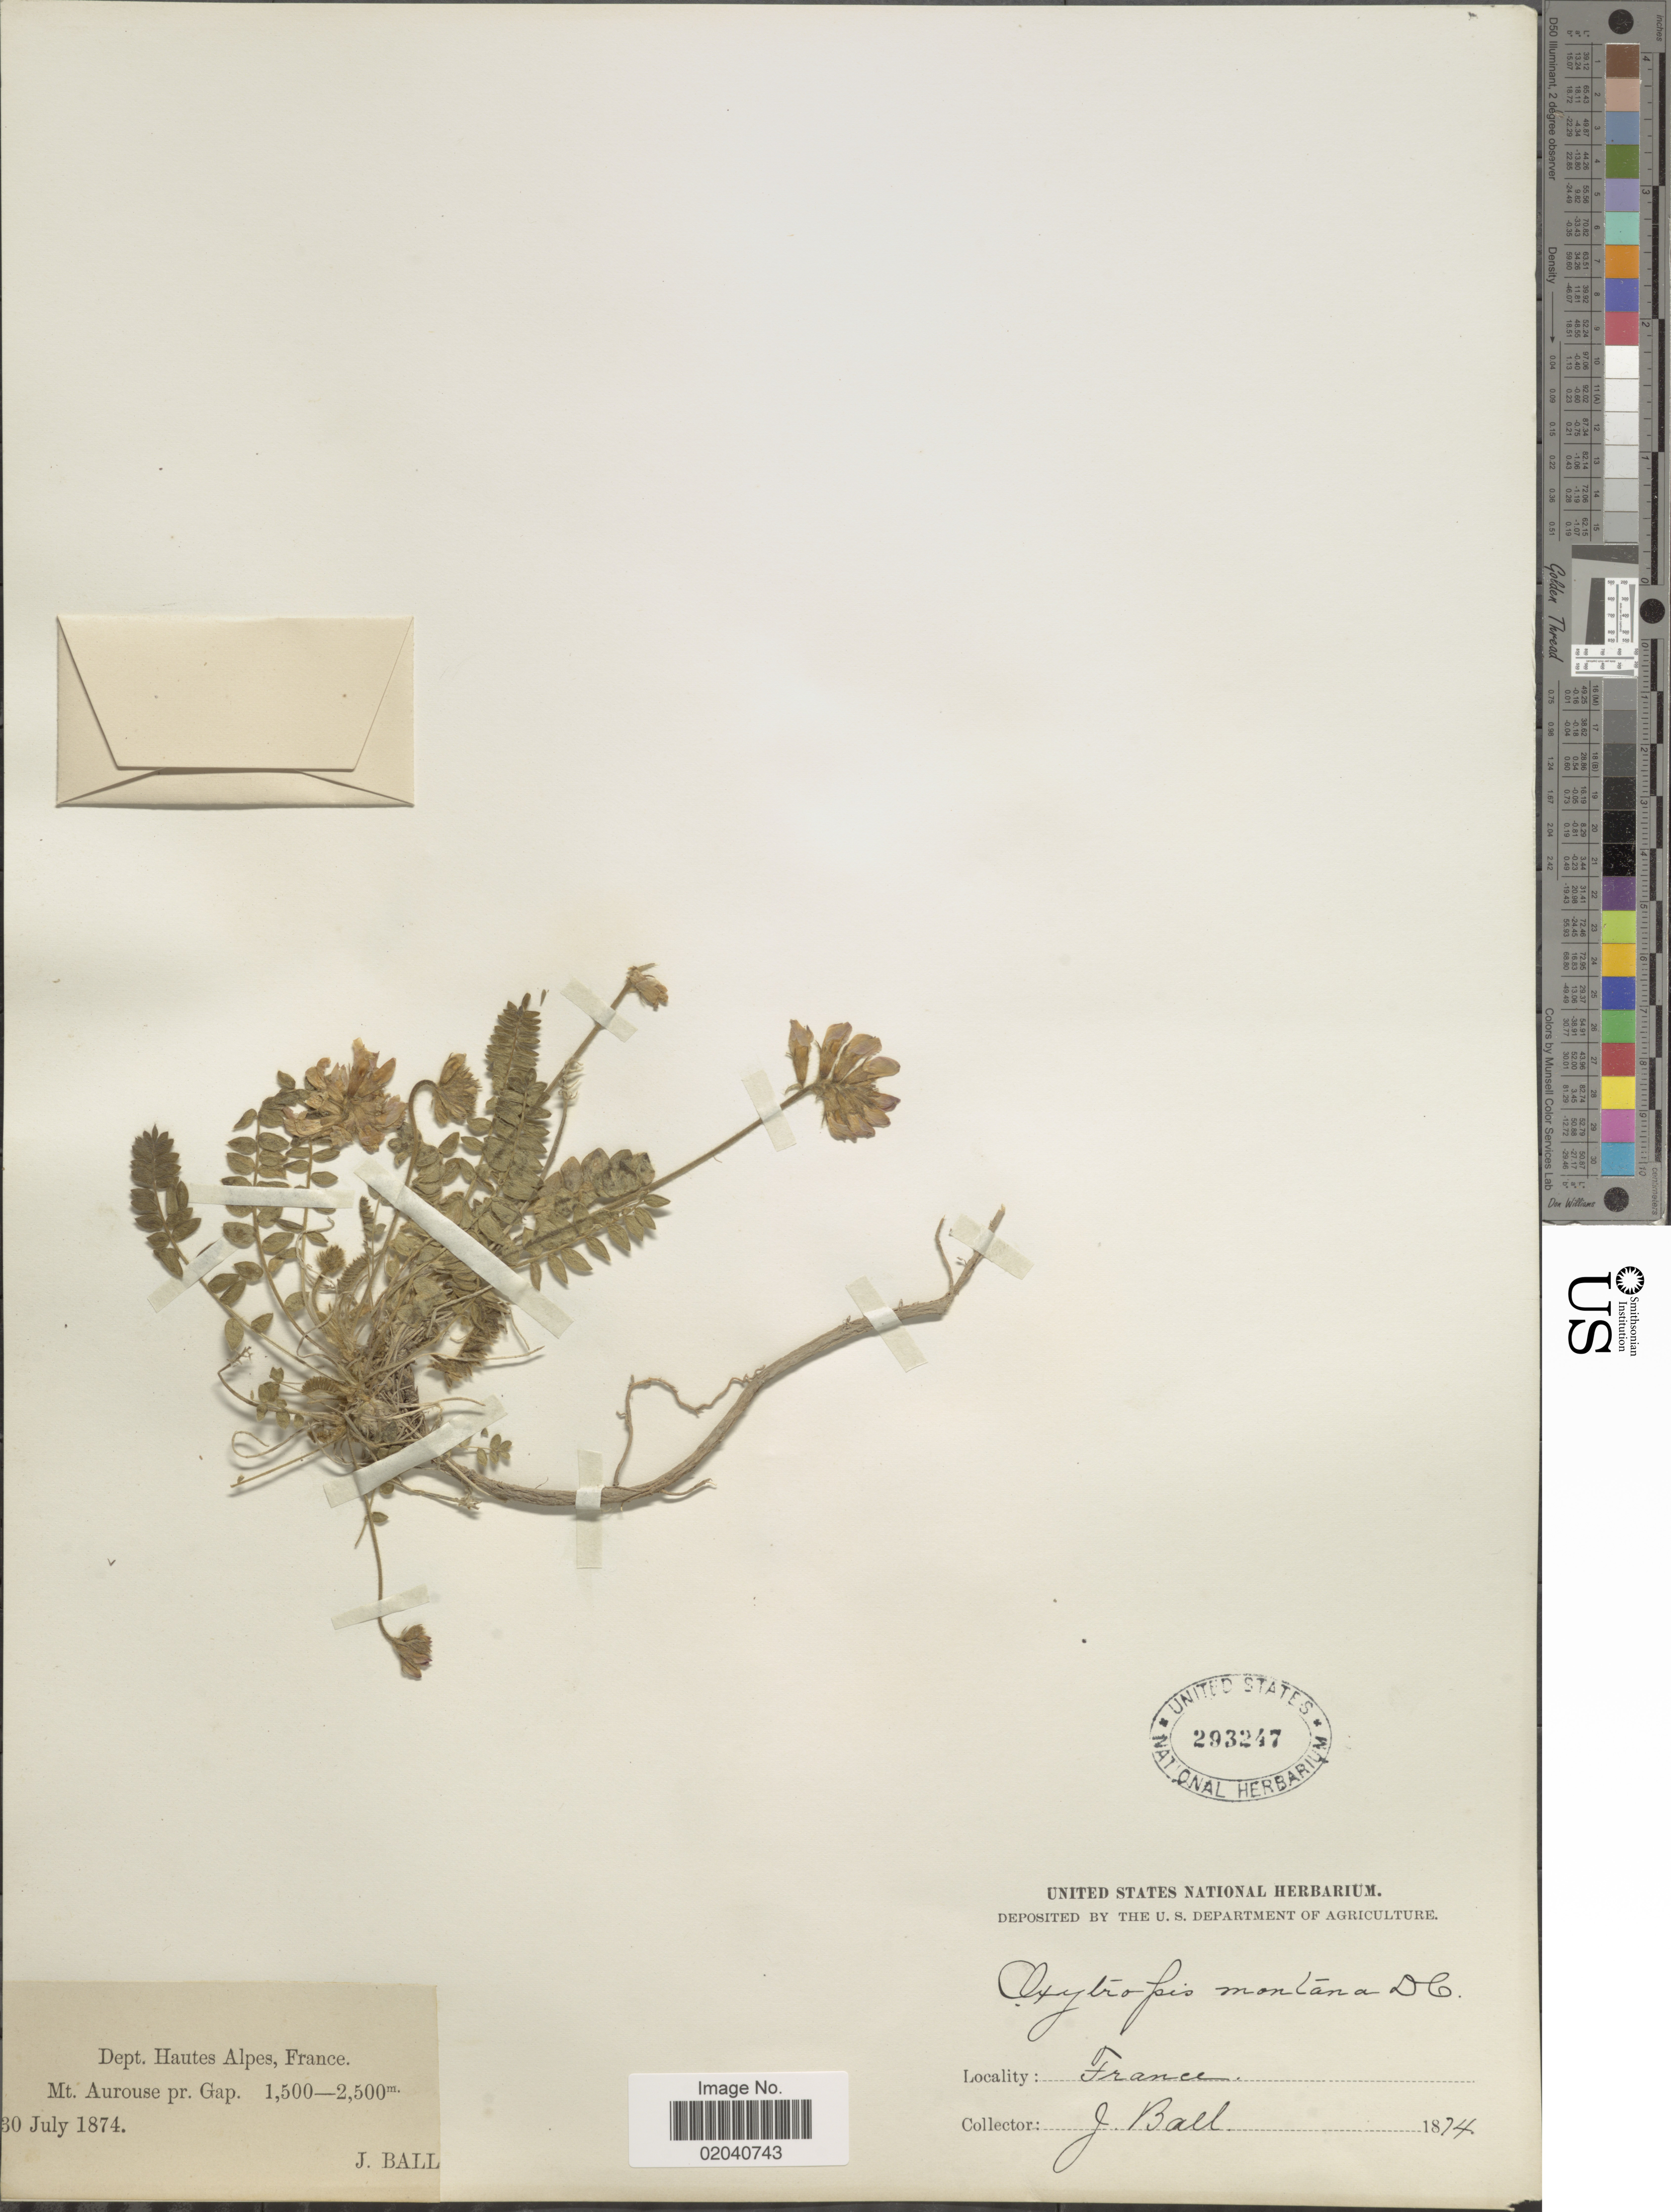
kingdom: Plantae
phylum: Tracheophyta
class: Magnoliopsida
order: Fabales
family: Fabaceae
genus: Oxytropis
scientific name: Oxytropis montana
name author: (L.) DC.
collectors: J. Ball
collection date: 1874-07-30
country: France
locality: Dept. Hautes Alpes, Mt Aurouse pr. Gap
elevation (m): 1500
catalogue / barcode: US 293247